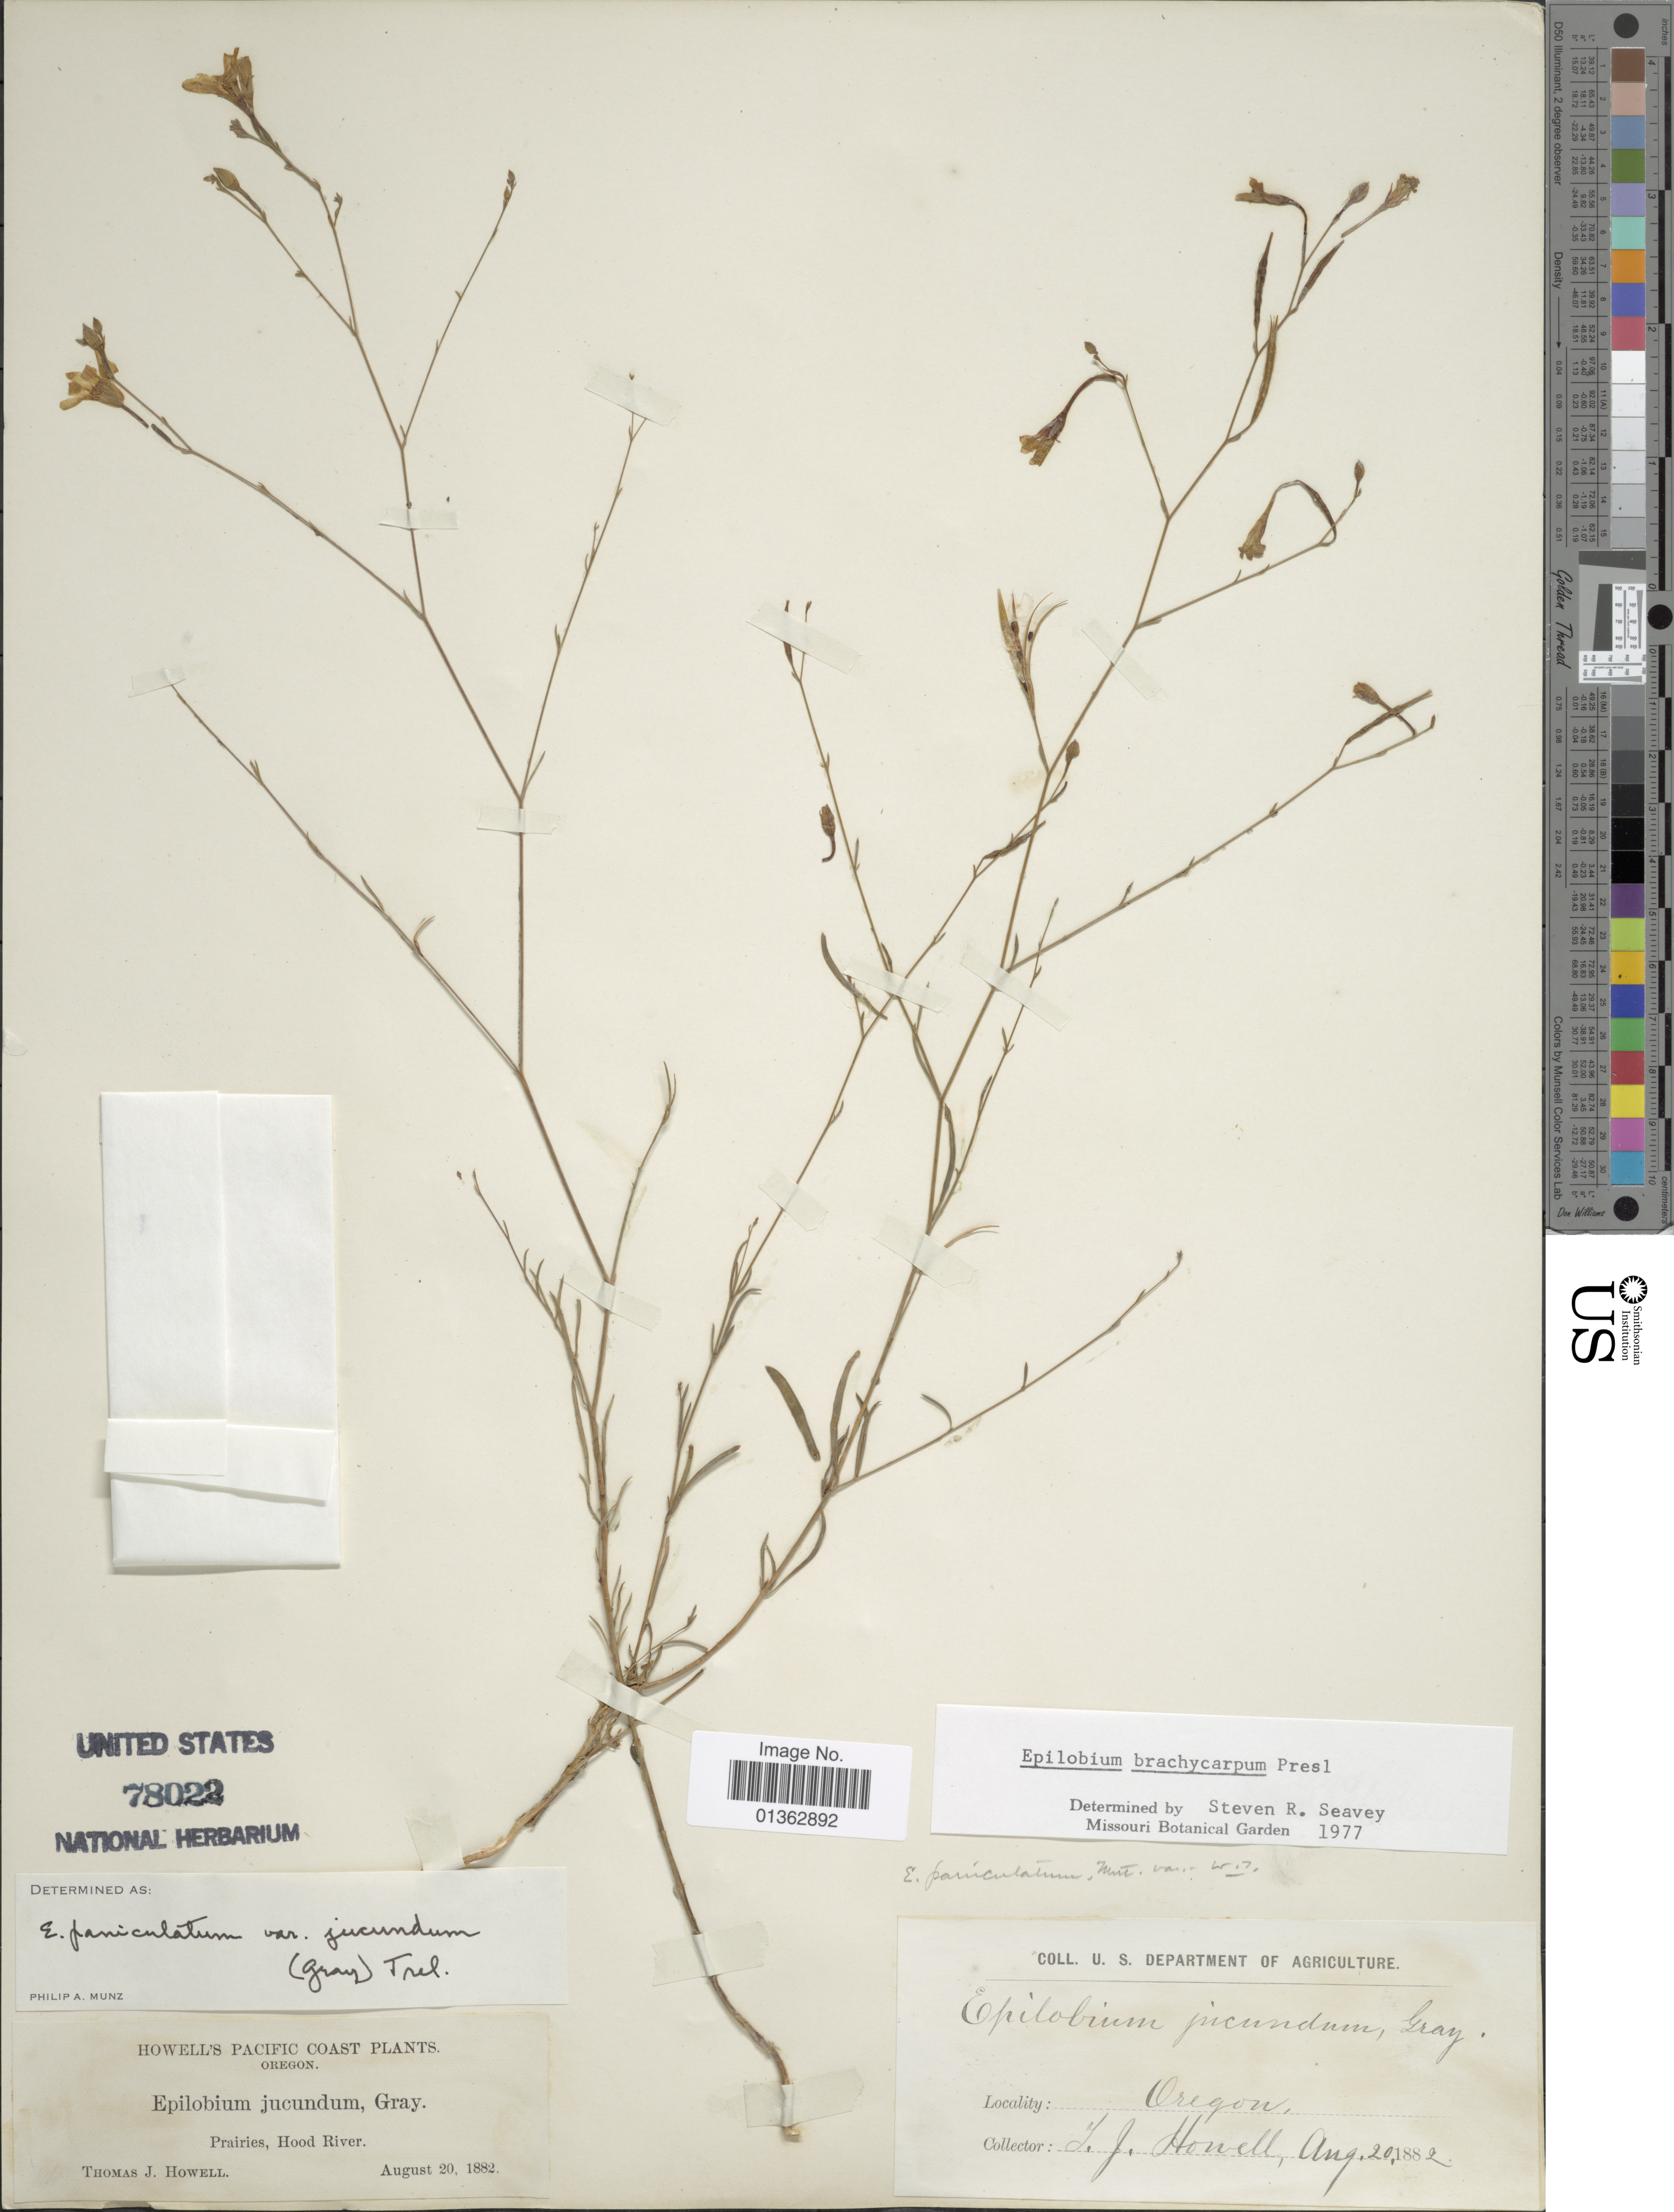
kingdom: Plantae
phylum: Tracheophyta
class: Magnoliopsida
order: Myrtales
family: Onagraceae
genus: Epilobium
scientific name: Epilobium brachycarpum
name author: C. Presl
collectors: T. J. Howell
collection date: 1882-08-20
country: United States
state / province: Oregon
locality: Howell's Pacific Coast. Prairies, Hood River.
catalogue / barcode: US 78022